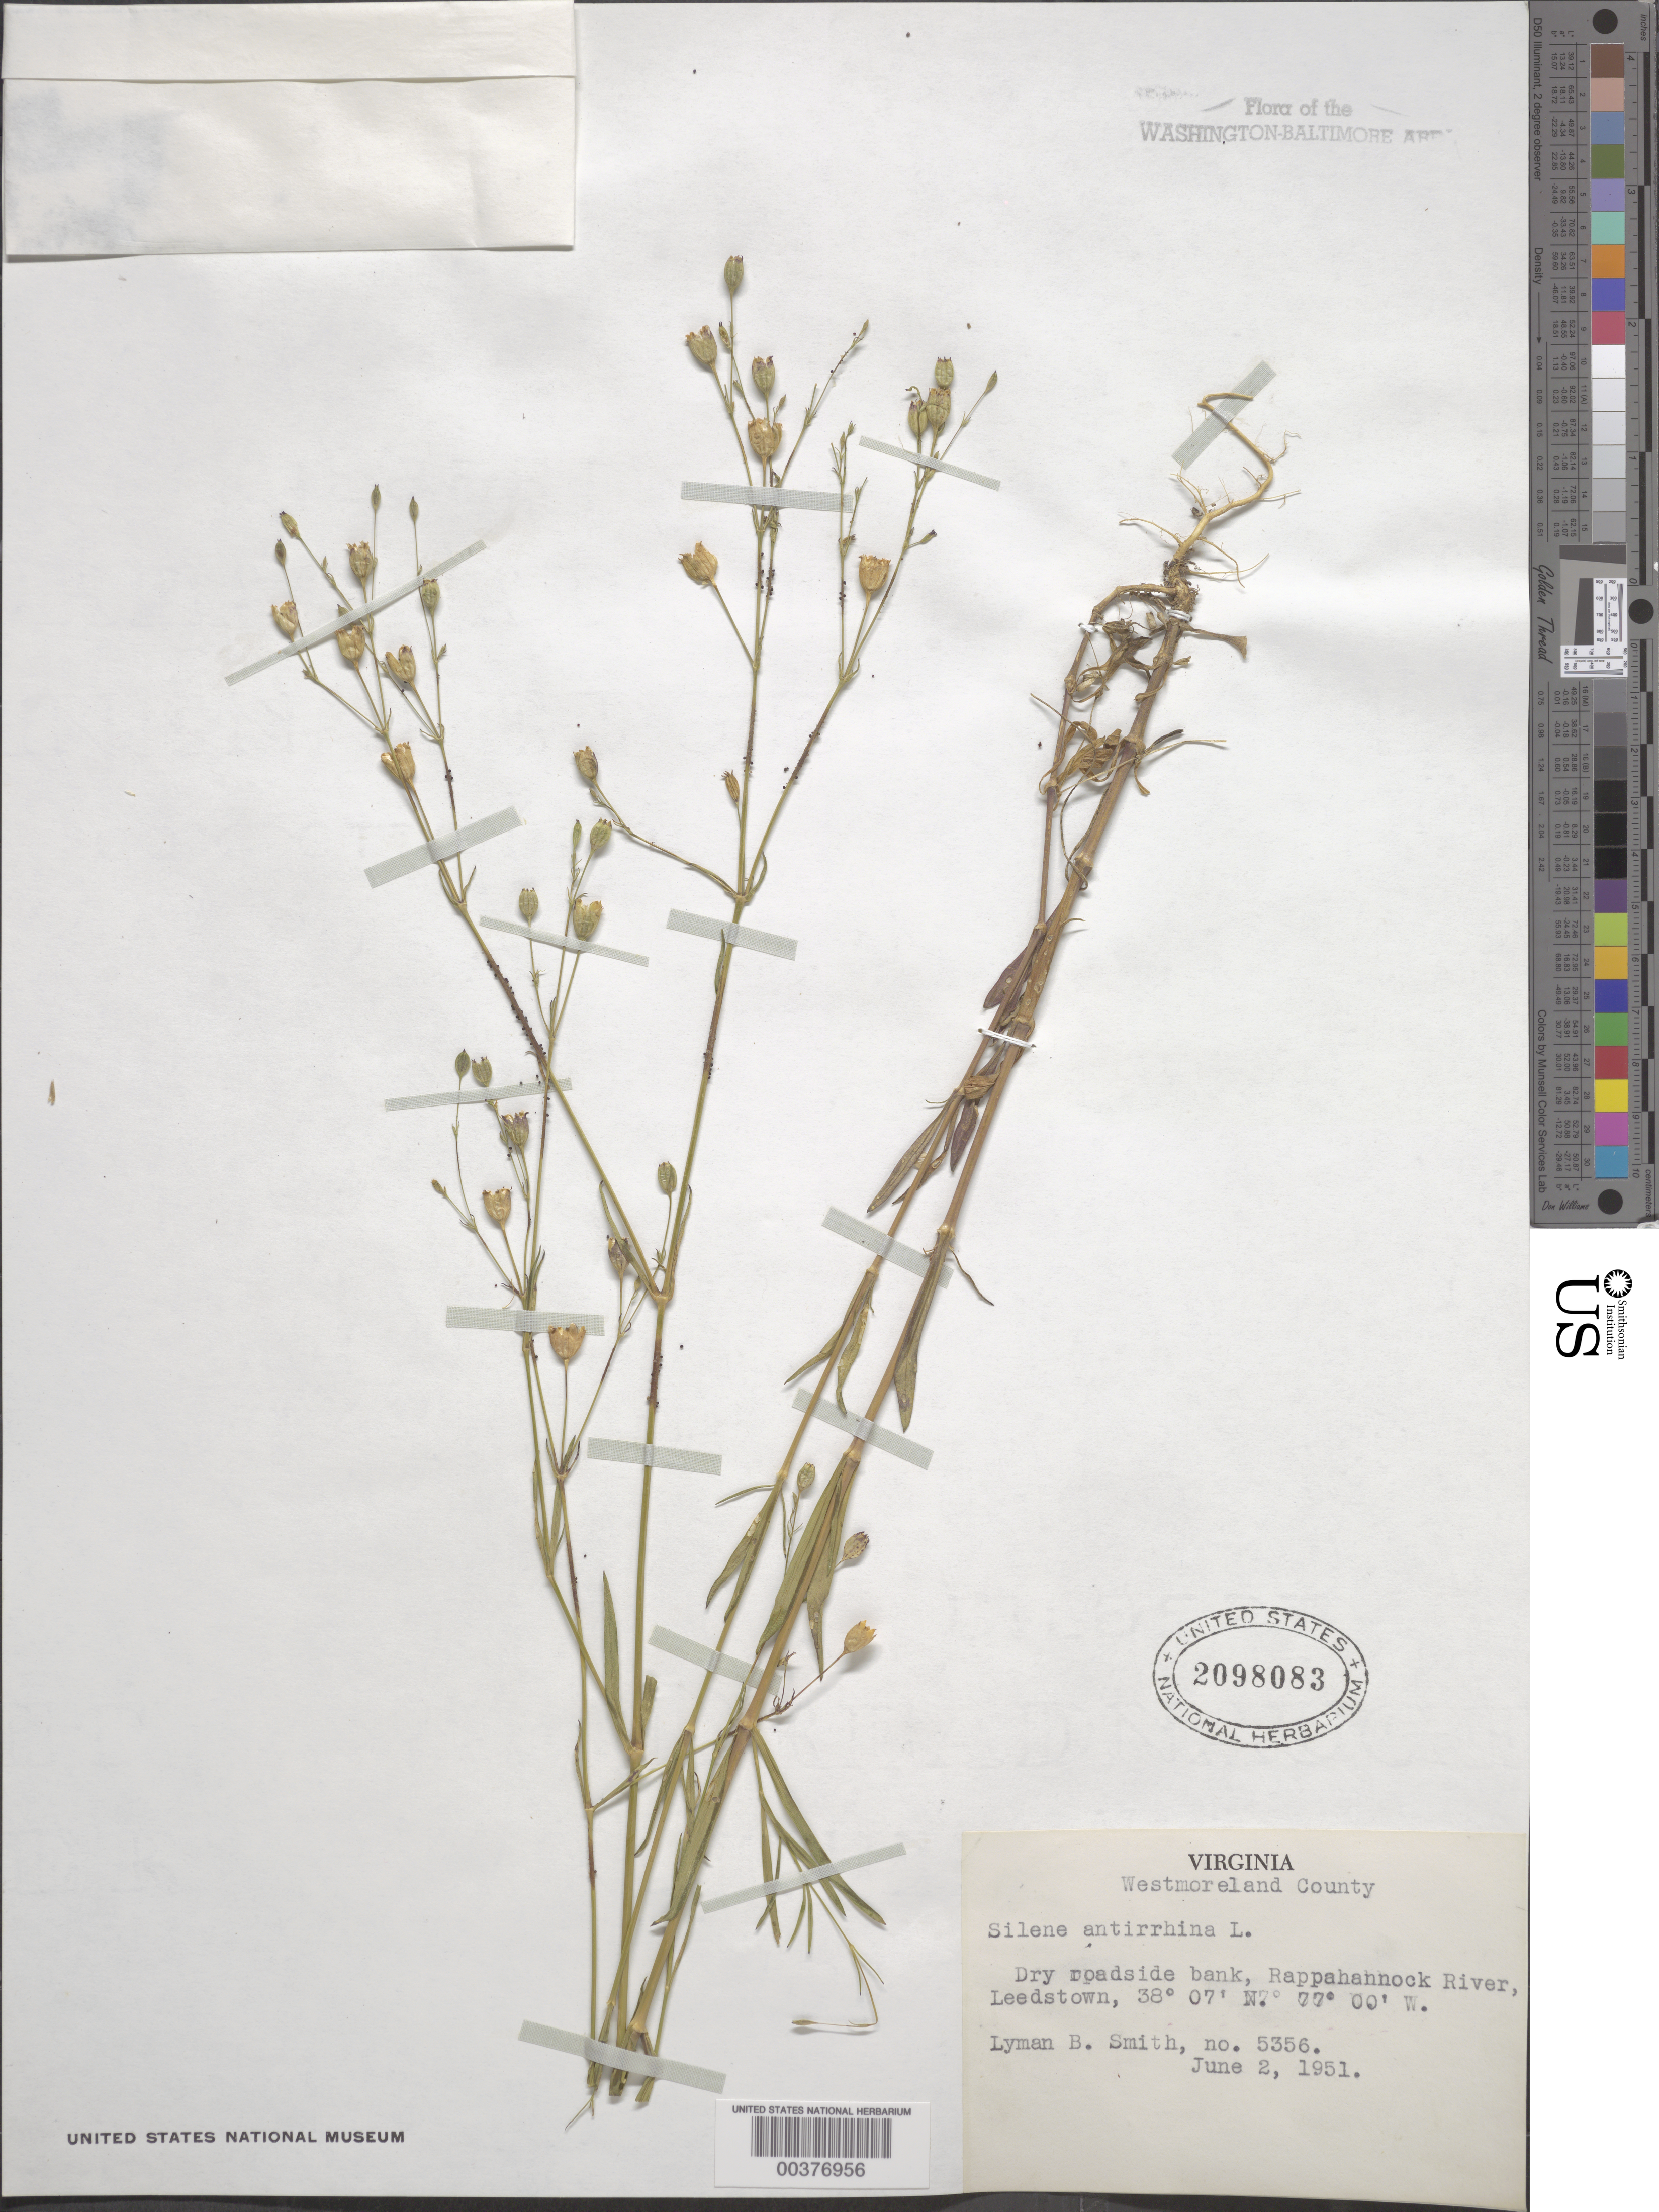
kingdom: Plantae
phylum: Tracheophyta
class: Magnoliopsida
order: Caryophyllales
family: Caryophyllaceae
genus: Silene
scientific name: Silene antirrhina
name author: L.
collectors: L. Smith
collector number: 5356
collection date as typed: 02 Jun 1951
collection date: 1951-06-02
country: United States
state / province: Virginia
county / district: Westmoreland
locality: Rappahannock River, Leedstown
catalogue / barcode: US 2098083